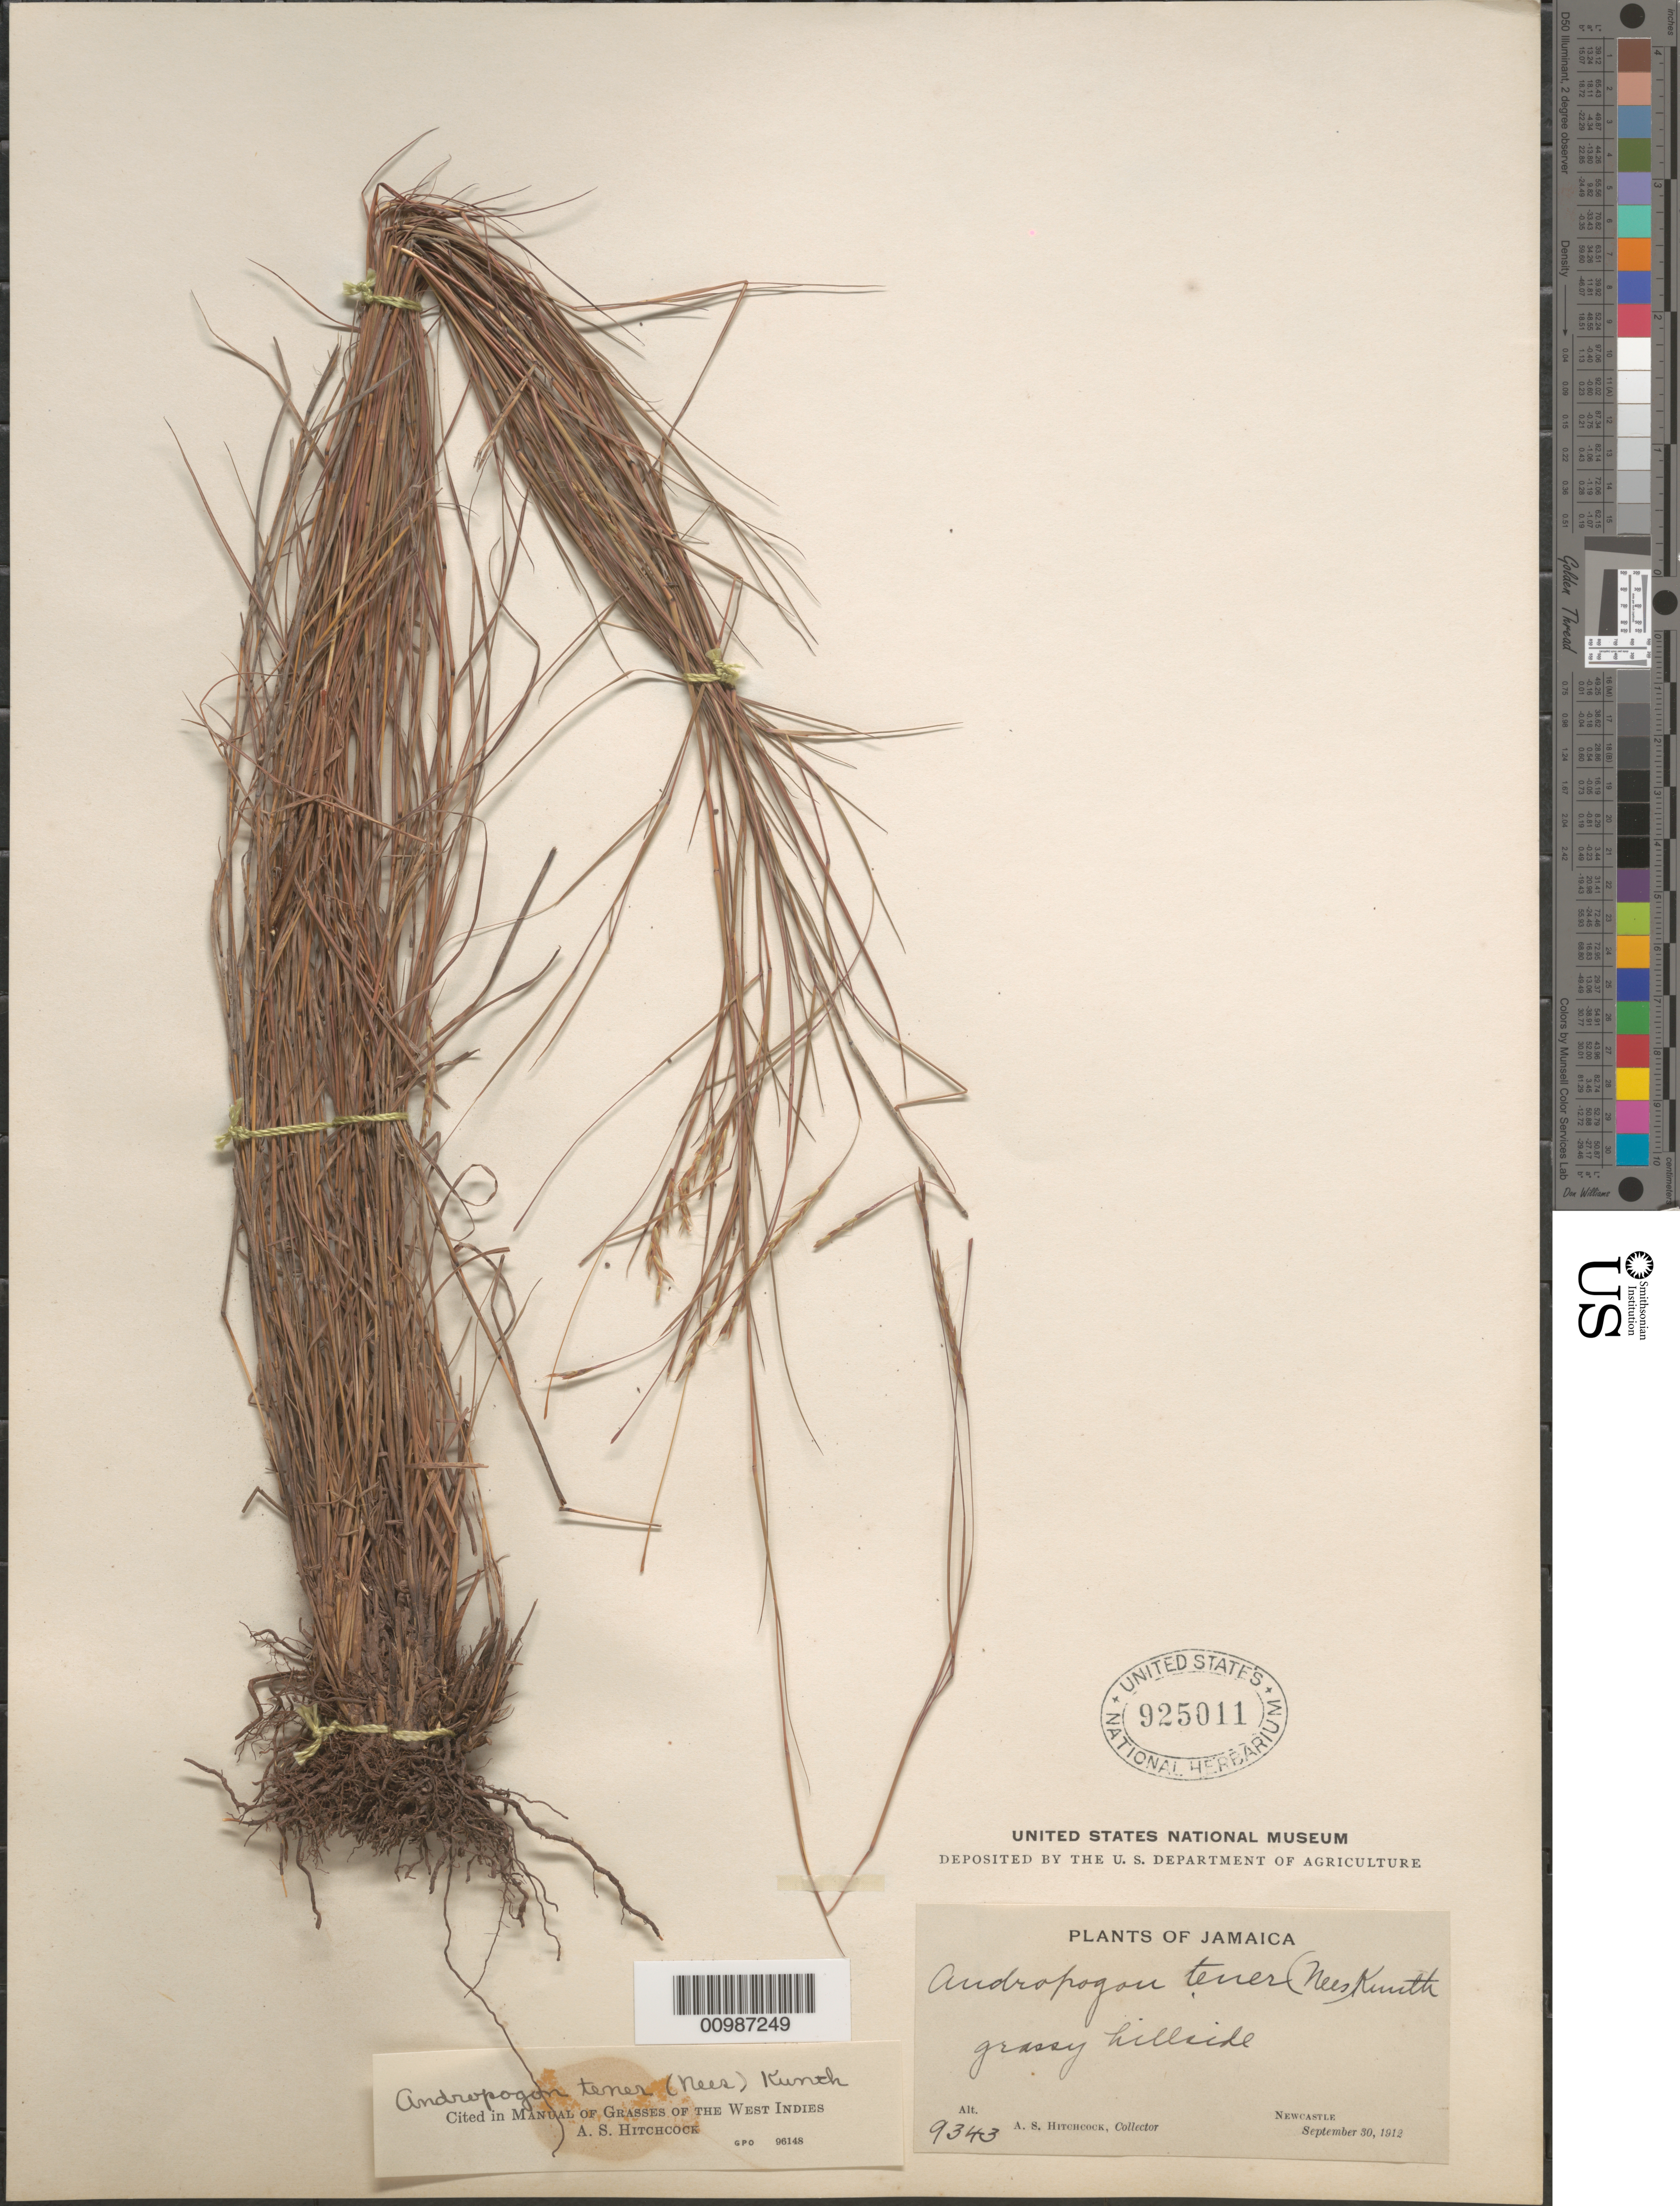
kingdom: Plantae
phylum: Tracheophyta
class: Liliopsida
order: Poales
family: Poaceae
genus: Andropogon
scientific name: Andropogon tener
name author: (Nees) Kunth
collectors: A. S. Hitchcock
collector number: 9343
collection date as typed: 30 Sep 1912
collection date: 1912-09-30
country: Jamaica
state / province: Saint Andrew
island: Jamaica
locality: Newcastle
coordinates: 0 N, 0 E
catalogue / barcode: US 925011